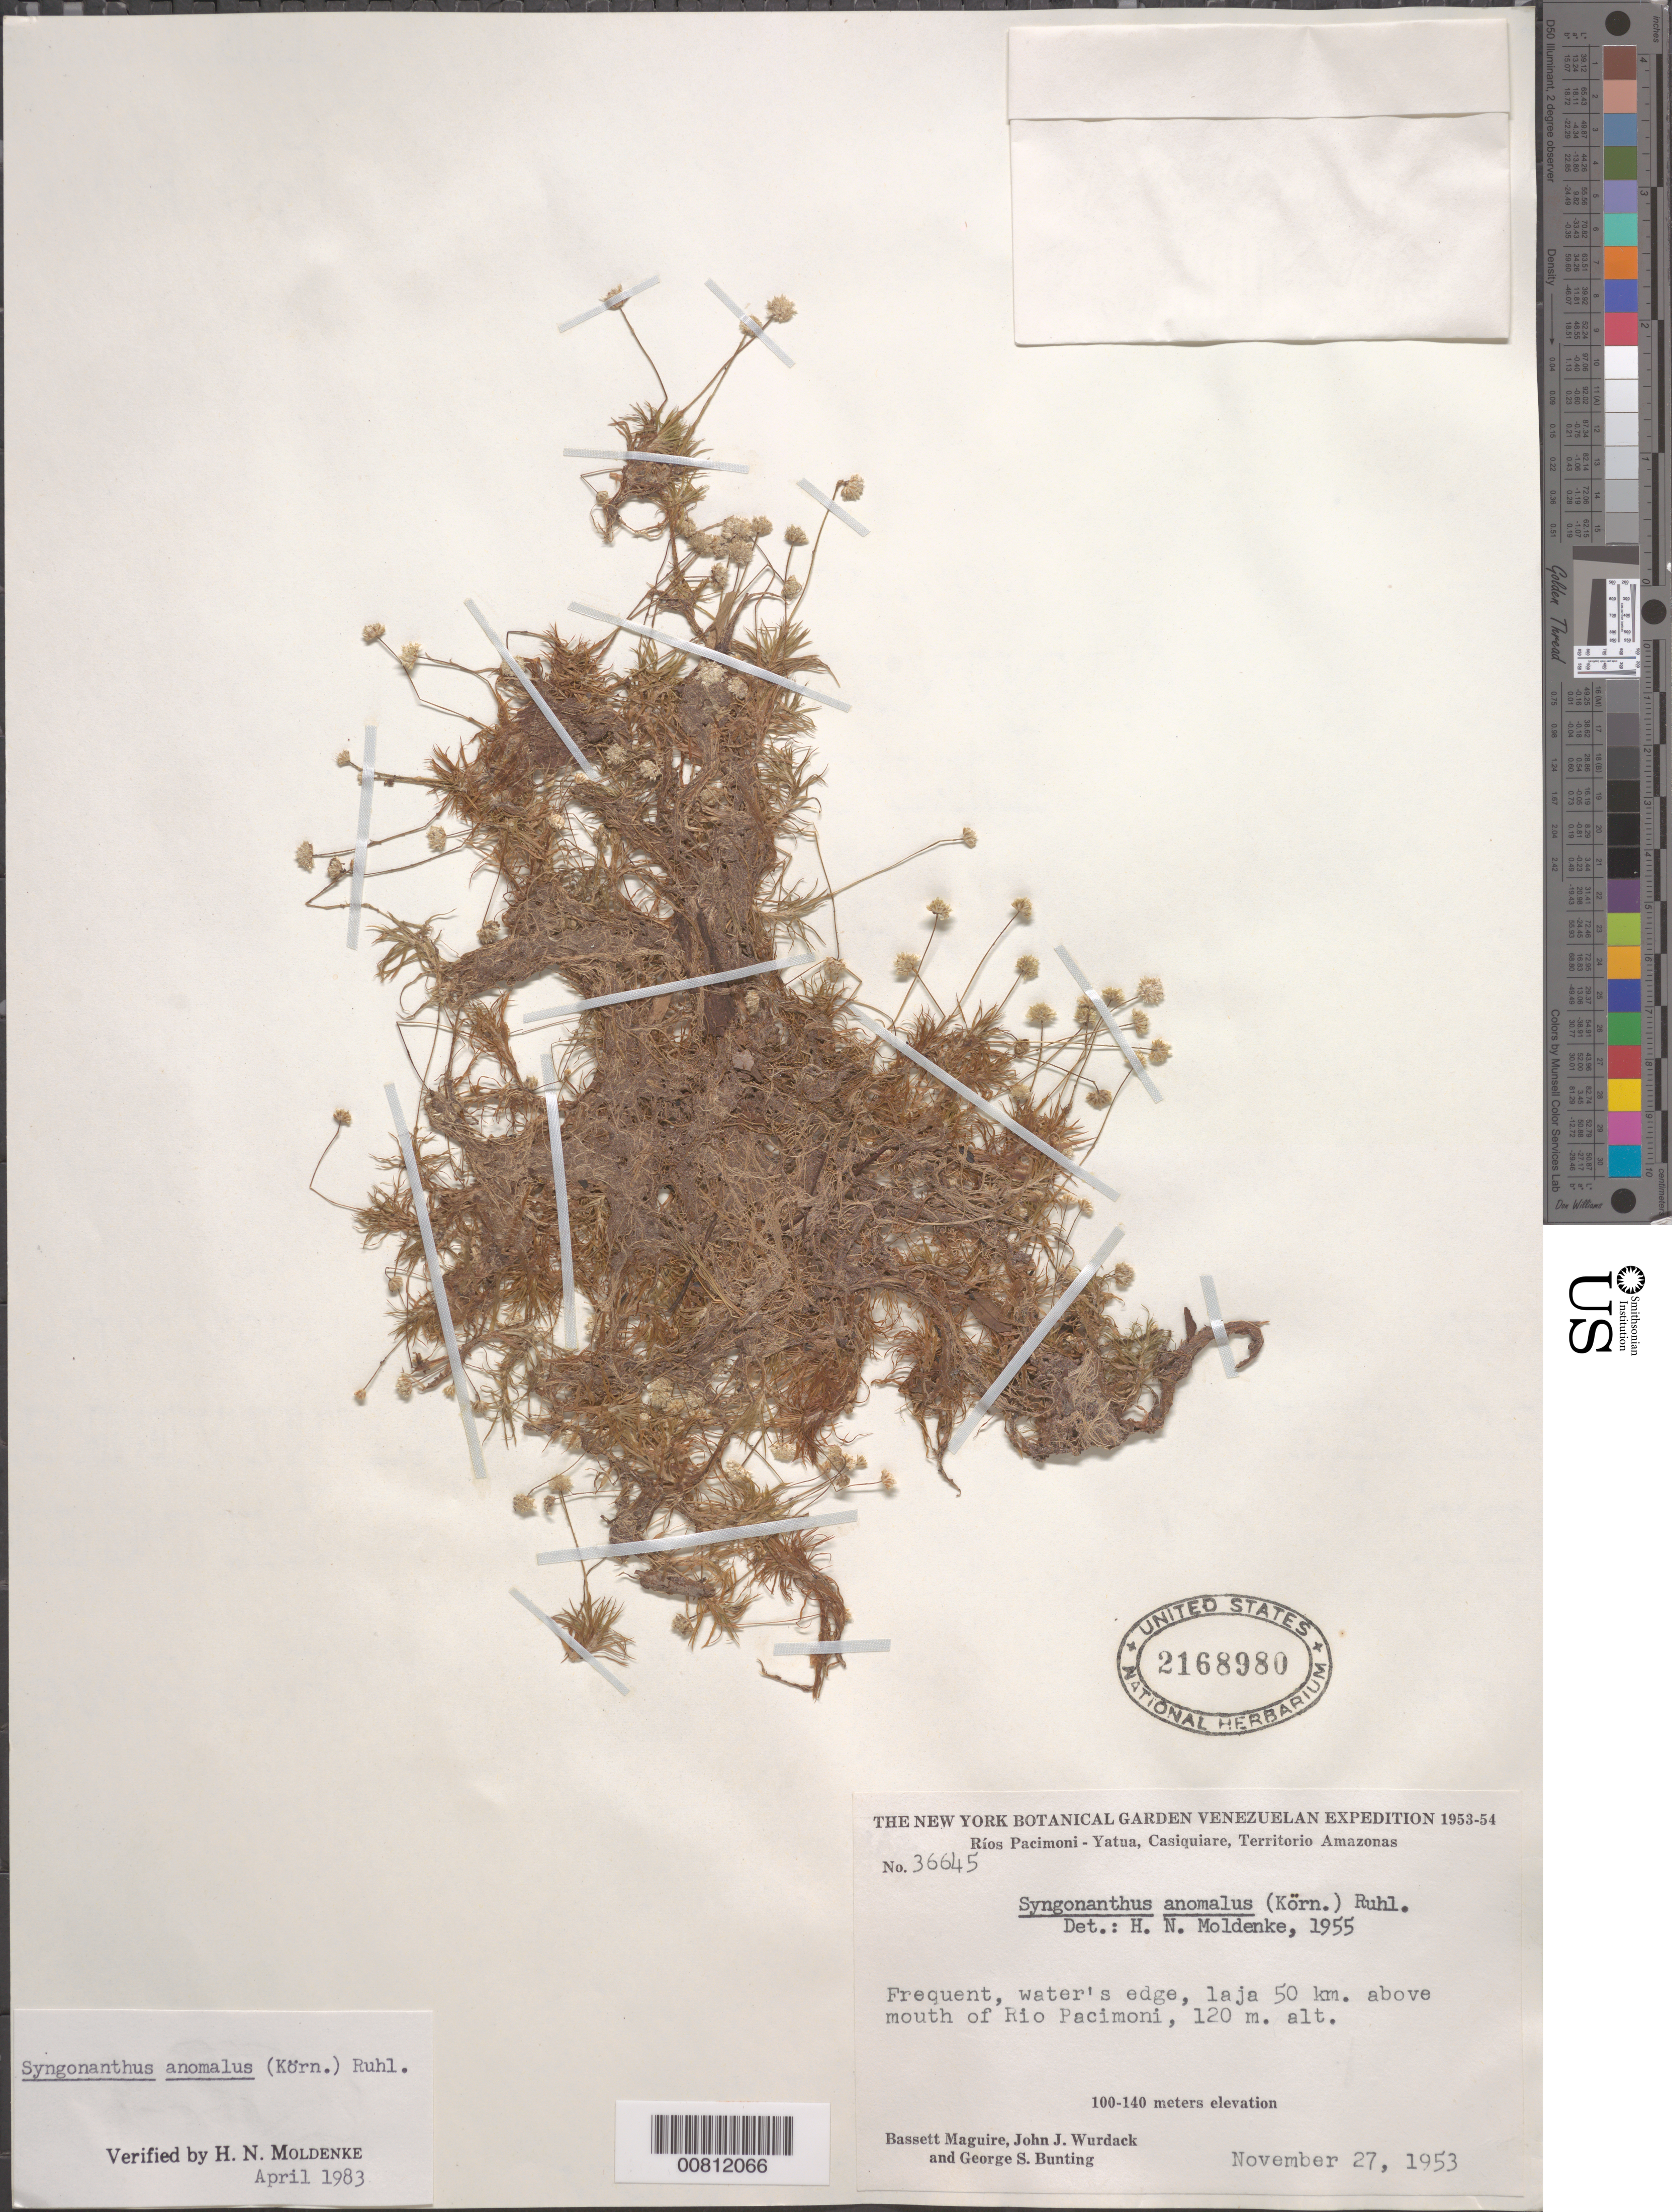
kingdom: Plantae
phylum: Tracheophyta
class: Liliopsida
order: Poales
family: Eriocaulaceae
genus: Syngonanthus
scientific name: Syngonanthus anomalus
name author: (Körn.) Ruhland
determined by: Moldenke, H. N.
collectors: B. Maguire, J. J. Wurdack & G. S. Bunting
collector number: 36645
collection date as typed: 27-Nov-53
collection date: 1953-11-27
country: Venezuela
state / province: Amazonas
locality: Río Pacimoni, 50 km above mouth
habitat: Laja at water's edge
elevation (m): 100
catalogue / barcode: US 2168980